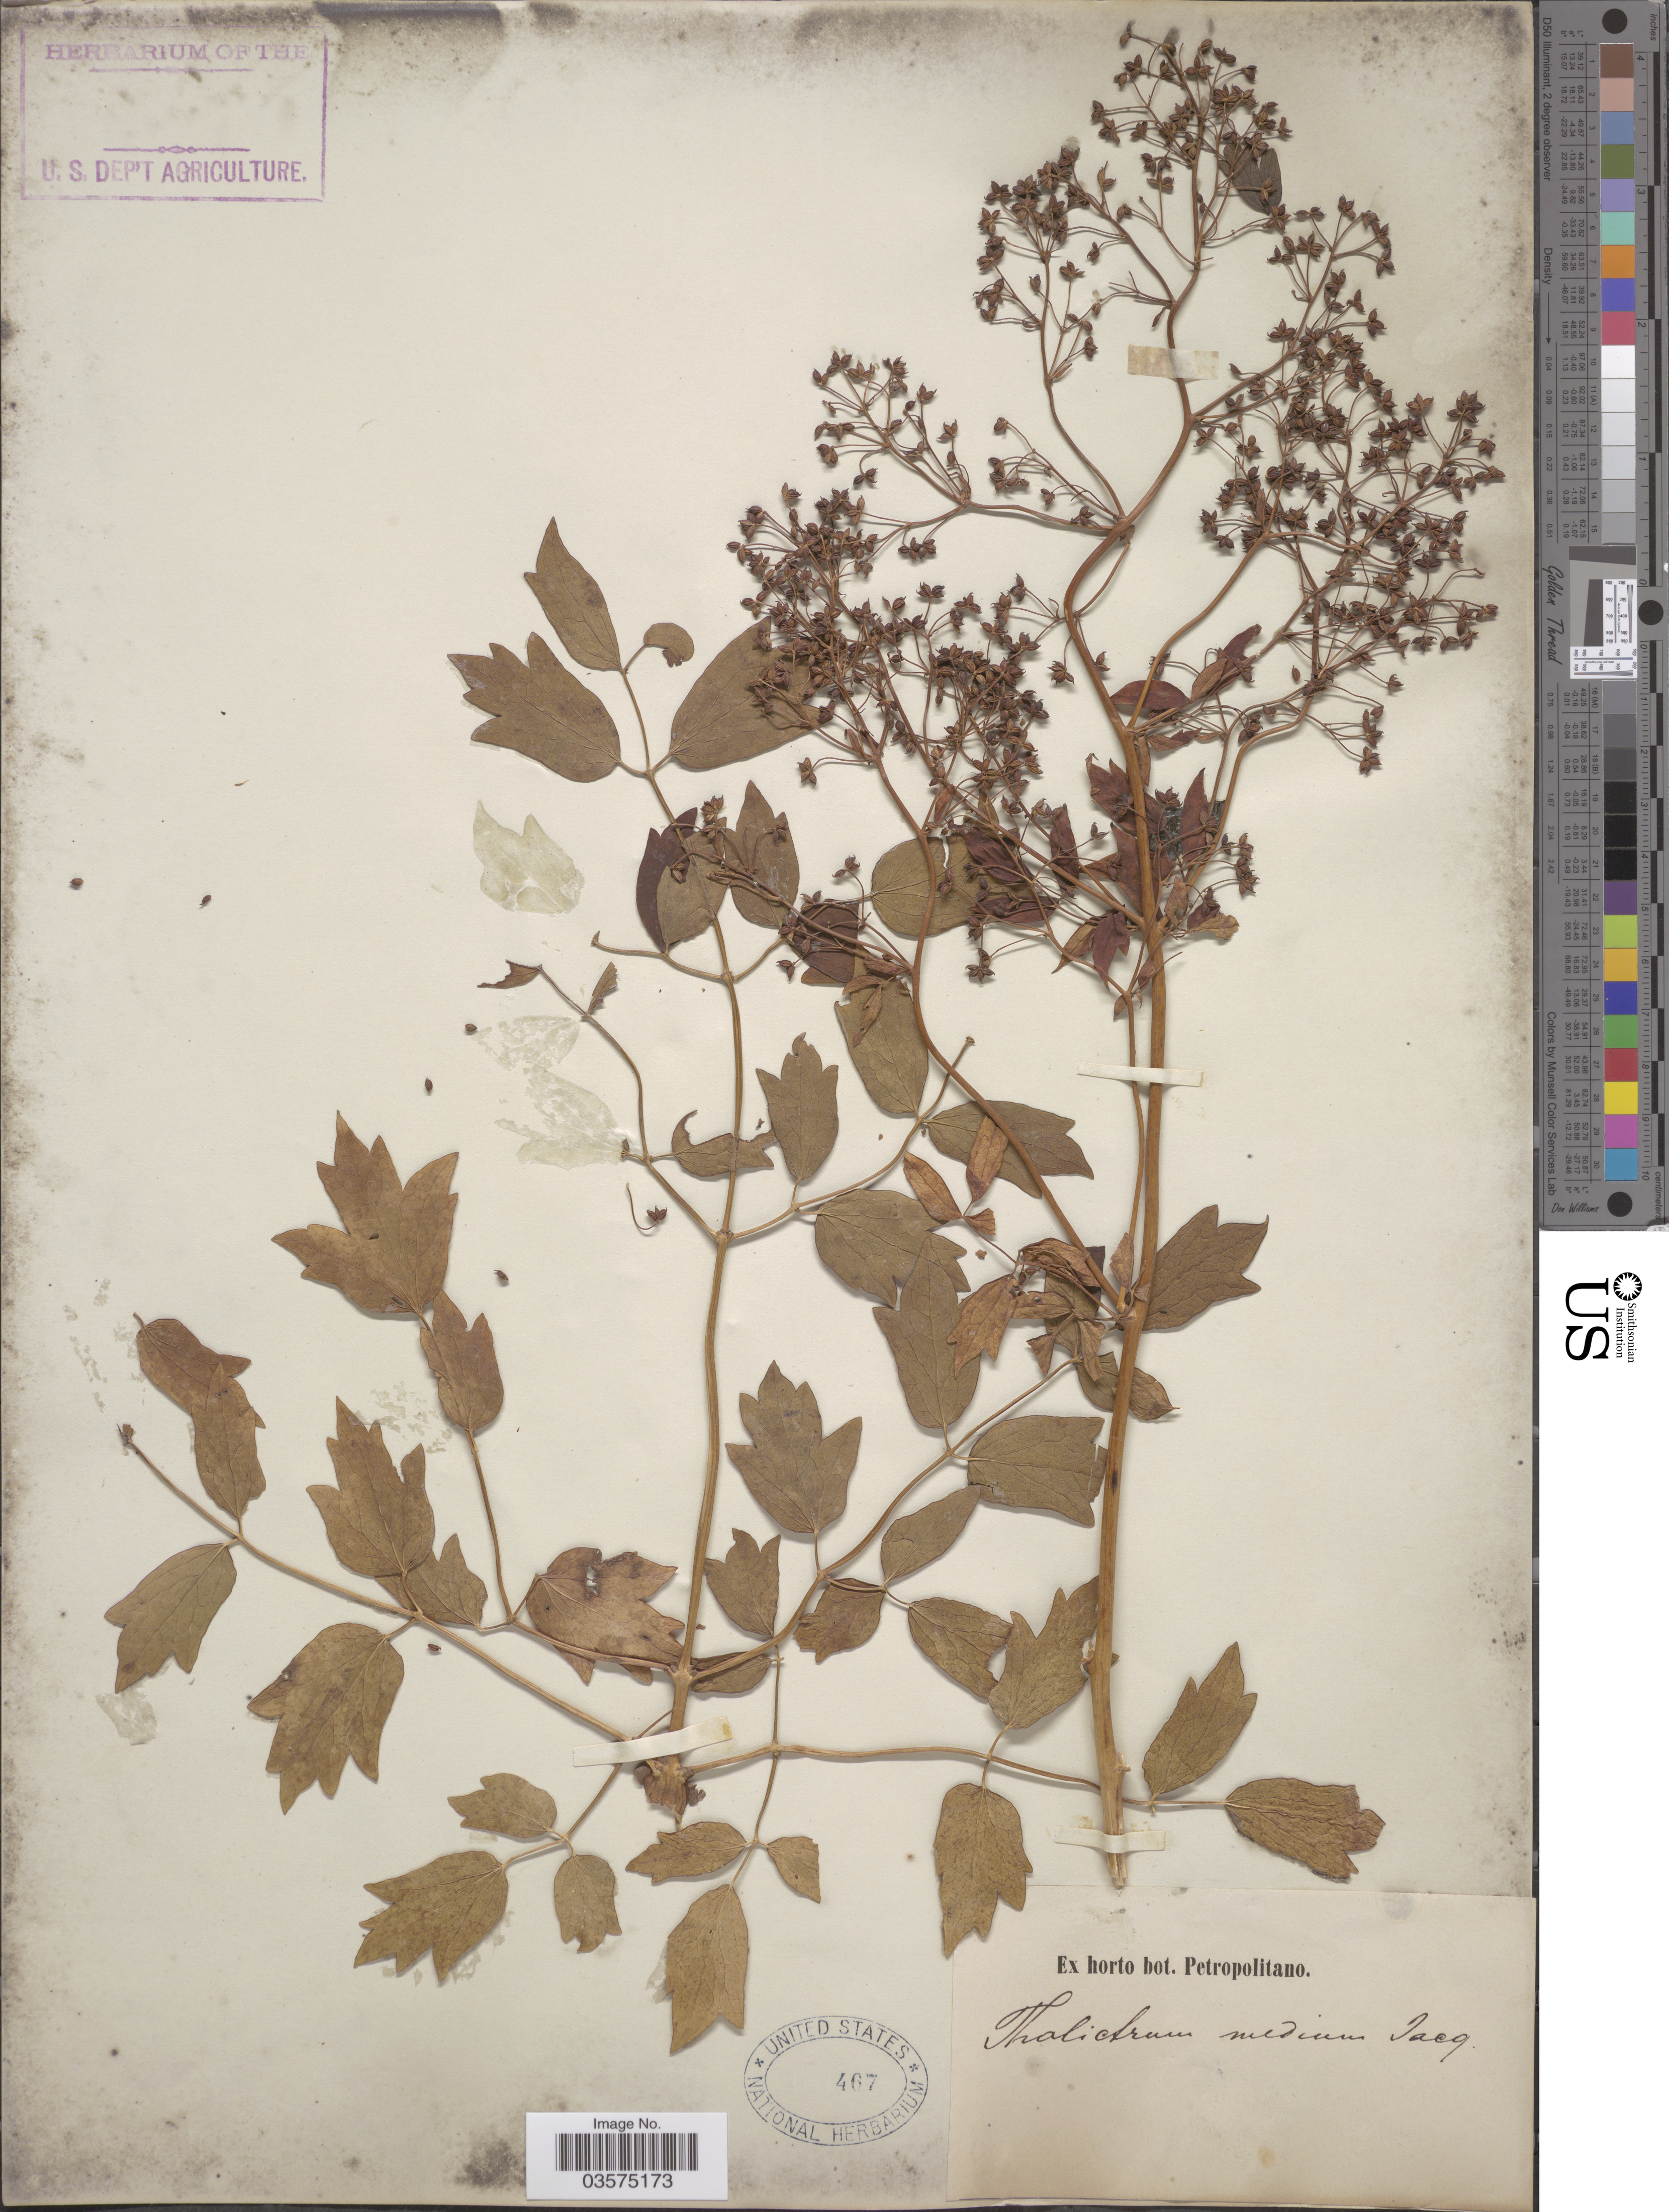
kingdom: Plantae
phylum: Tracheophyta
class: Magnoliopsida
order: Ranunculales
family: Ranunculaceae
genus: Thalictrum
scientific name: Thalictrum medium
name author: Jacq.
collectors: ex Herb. bot. Petropolitano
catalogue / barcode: US 467